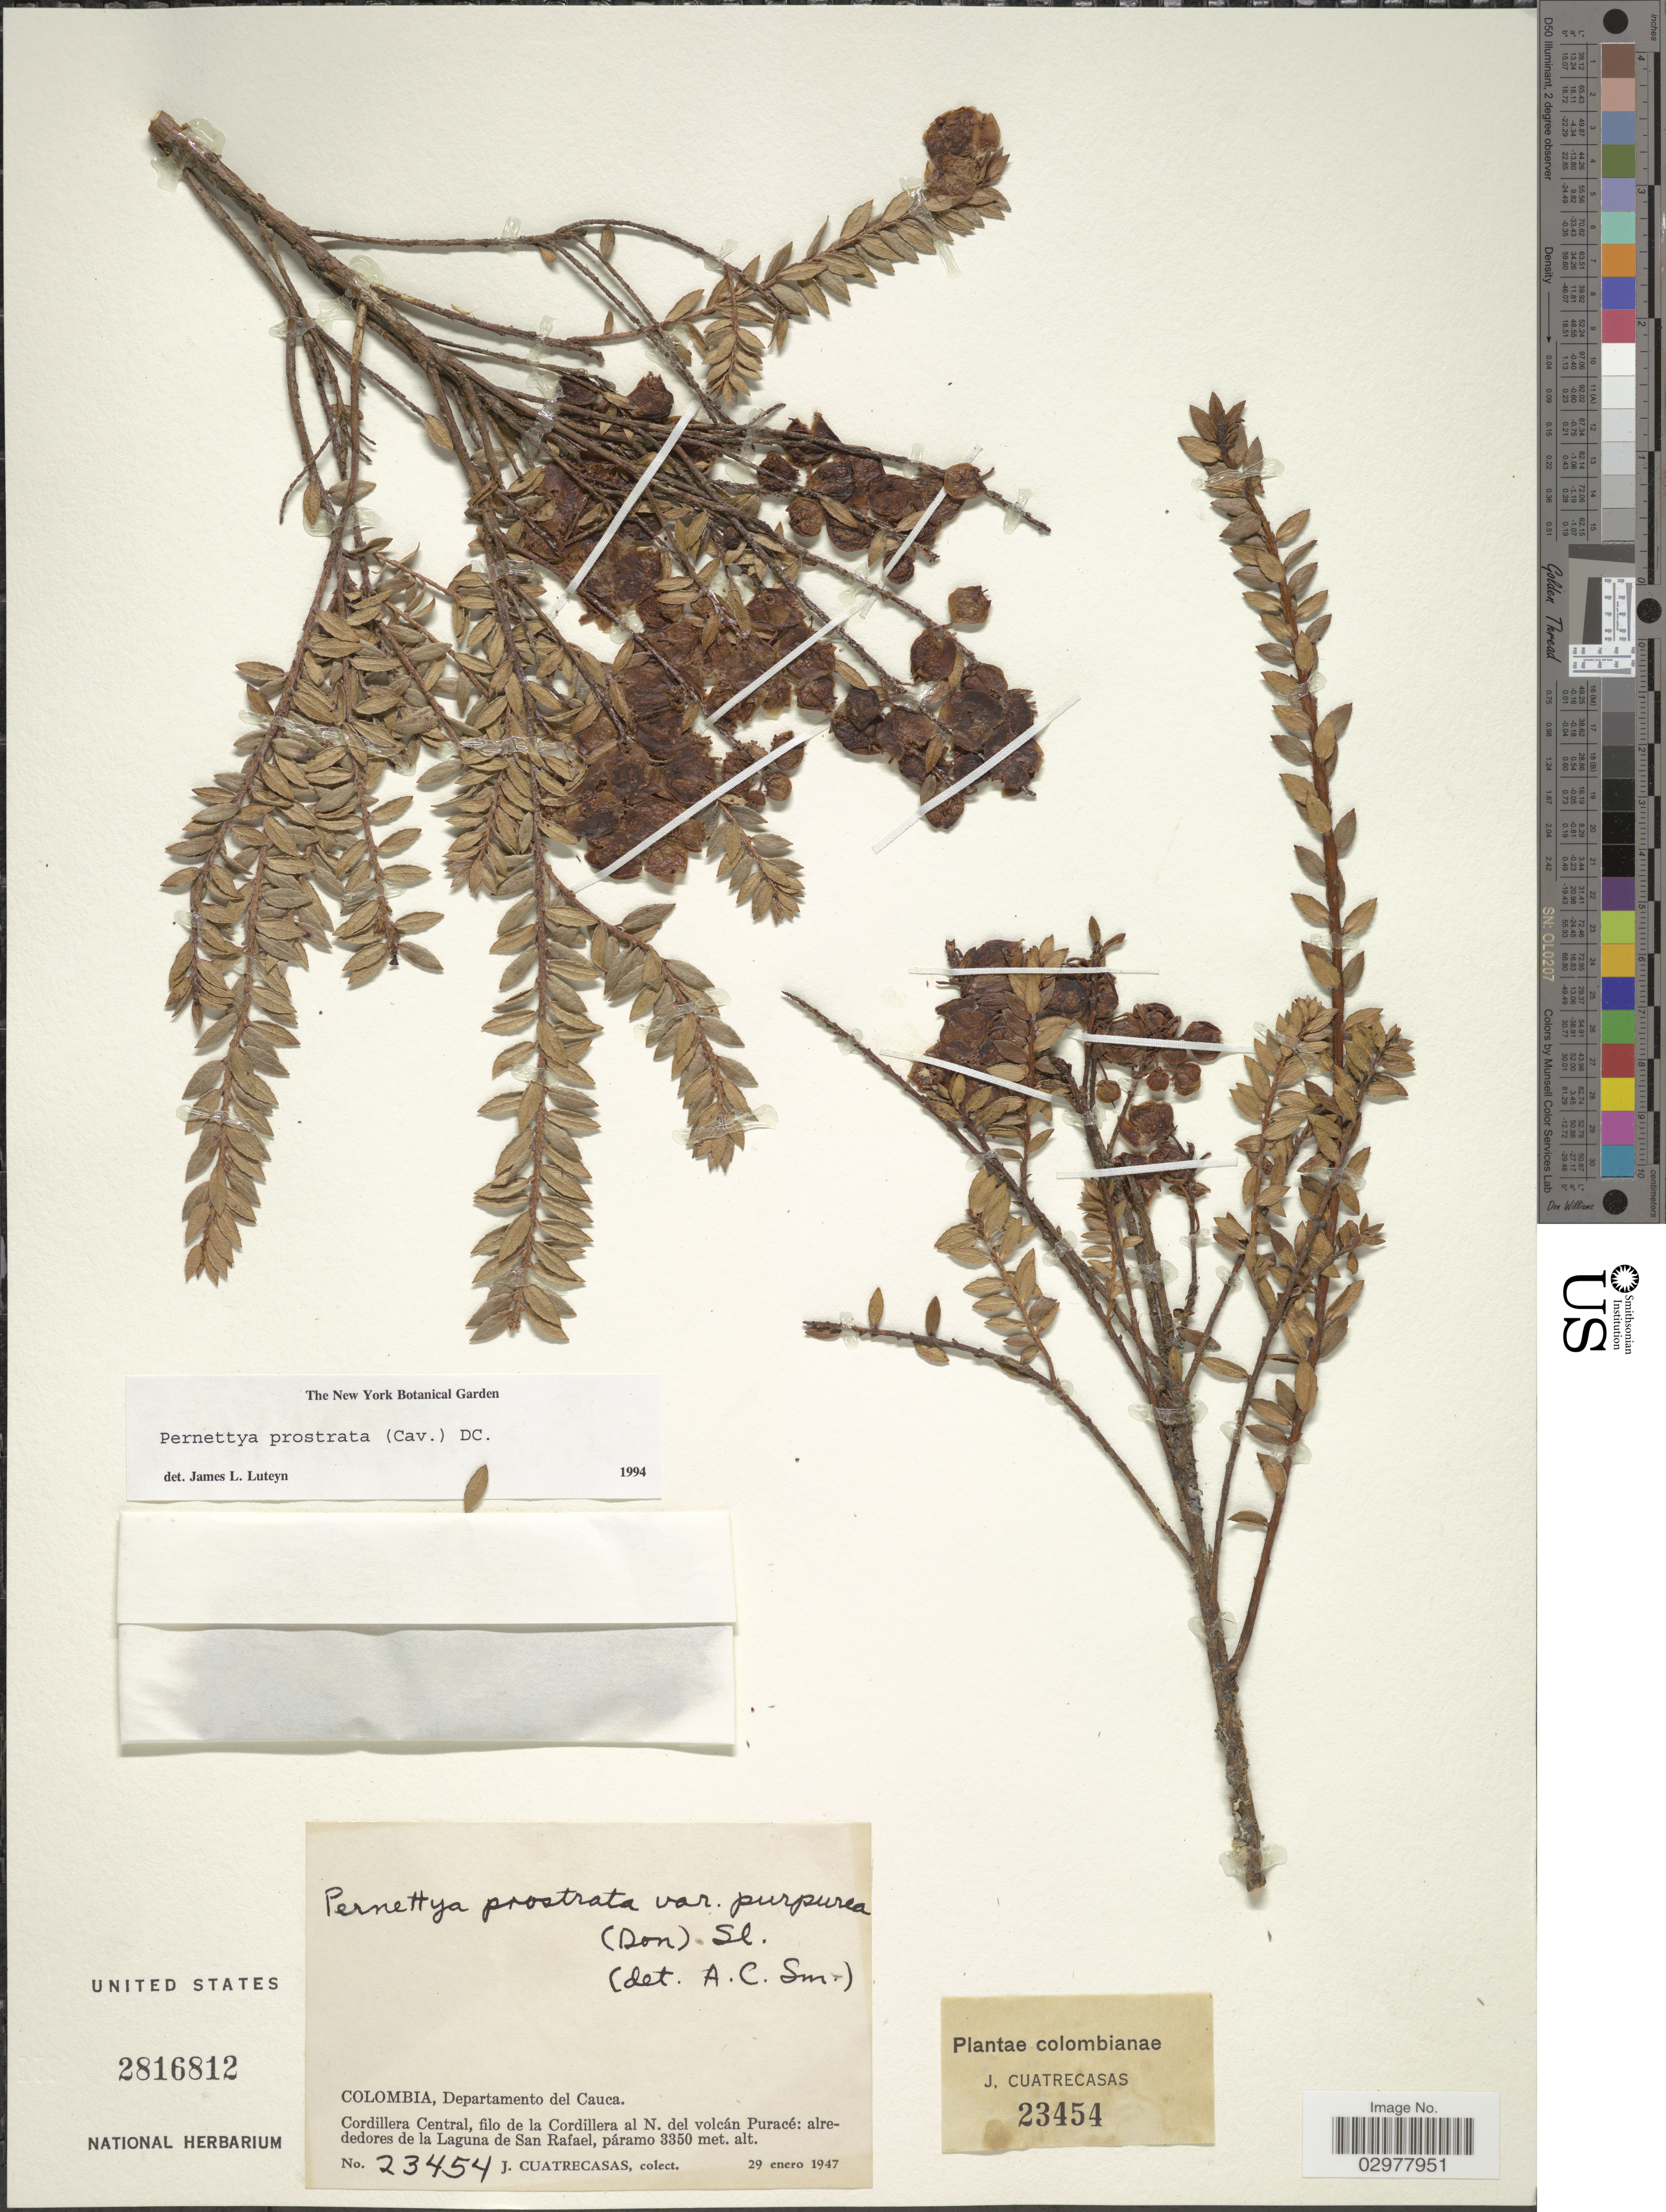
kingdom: Plantae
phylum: Tracheophyta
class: Magnoliopsida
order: Ericales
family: Ericaceae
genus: Pernettya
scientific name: Pernettya prostrata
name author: (Cav.) DC.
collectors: J. Cuatrecasas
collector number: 23454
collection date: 1947-01-29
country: Colombia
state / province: Cauca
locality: Departamento del Cauca. Cordillera Central, filo de la Cordillera al N. del volcán Puracé: alrededores de la Laguna de San Rafael.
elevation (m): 3350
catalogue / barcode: US 2816812